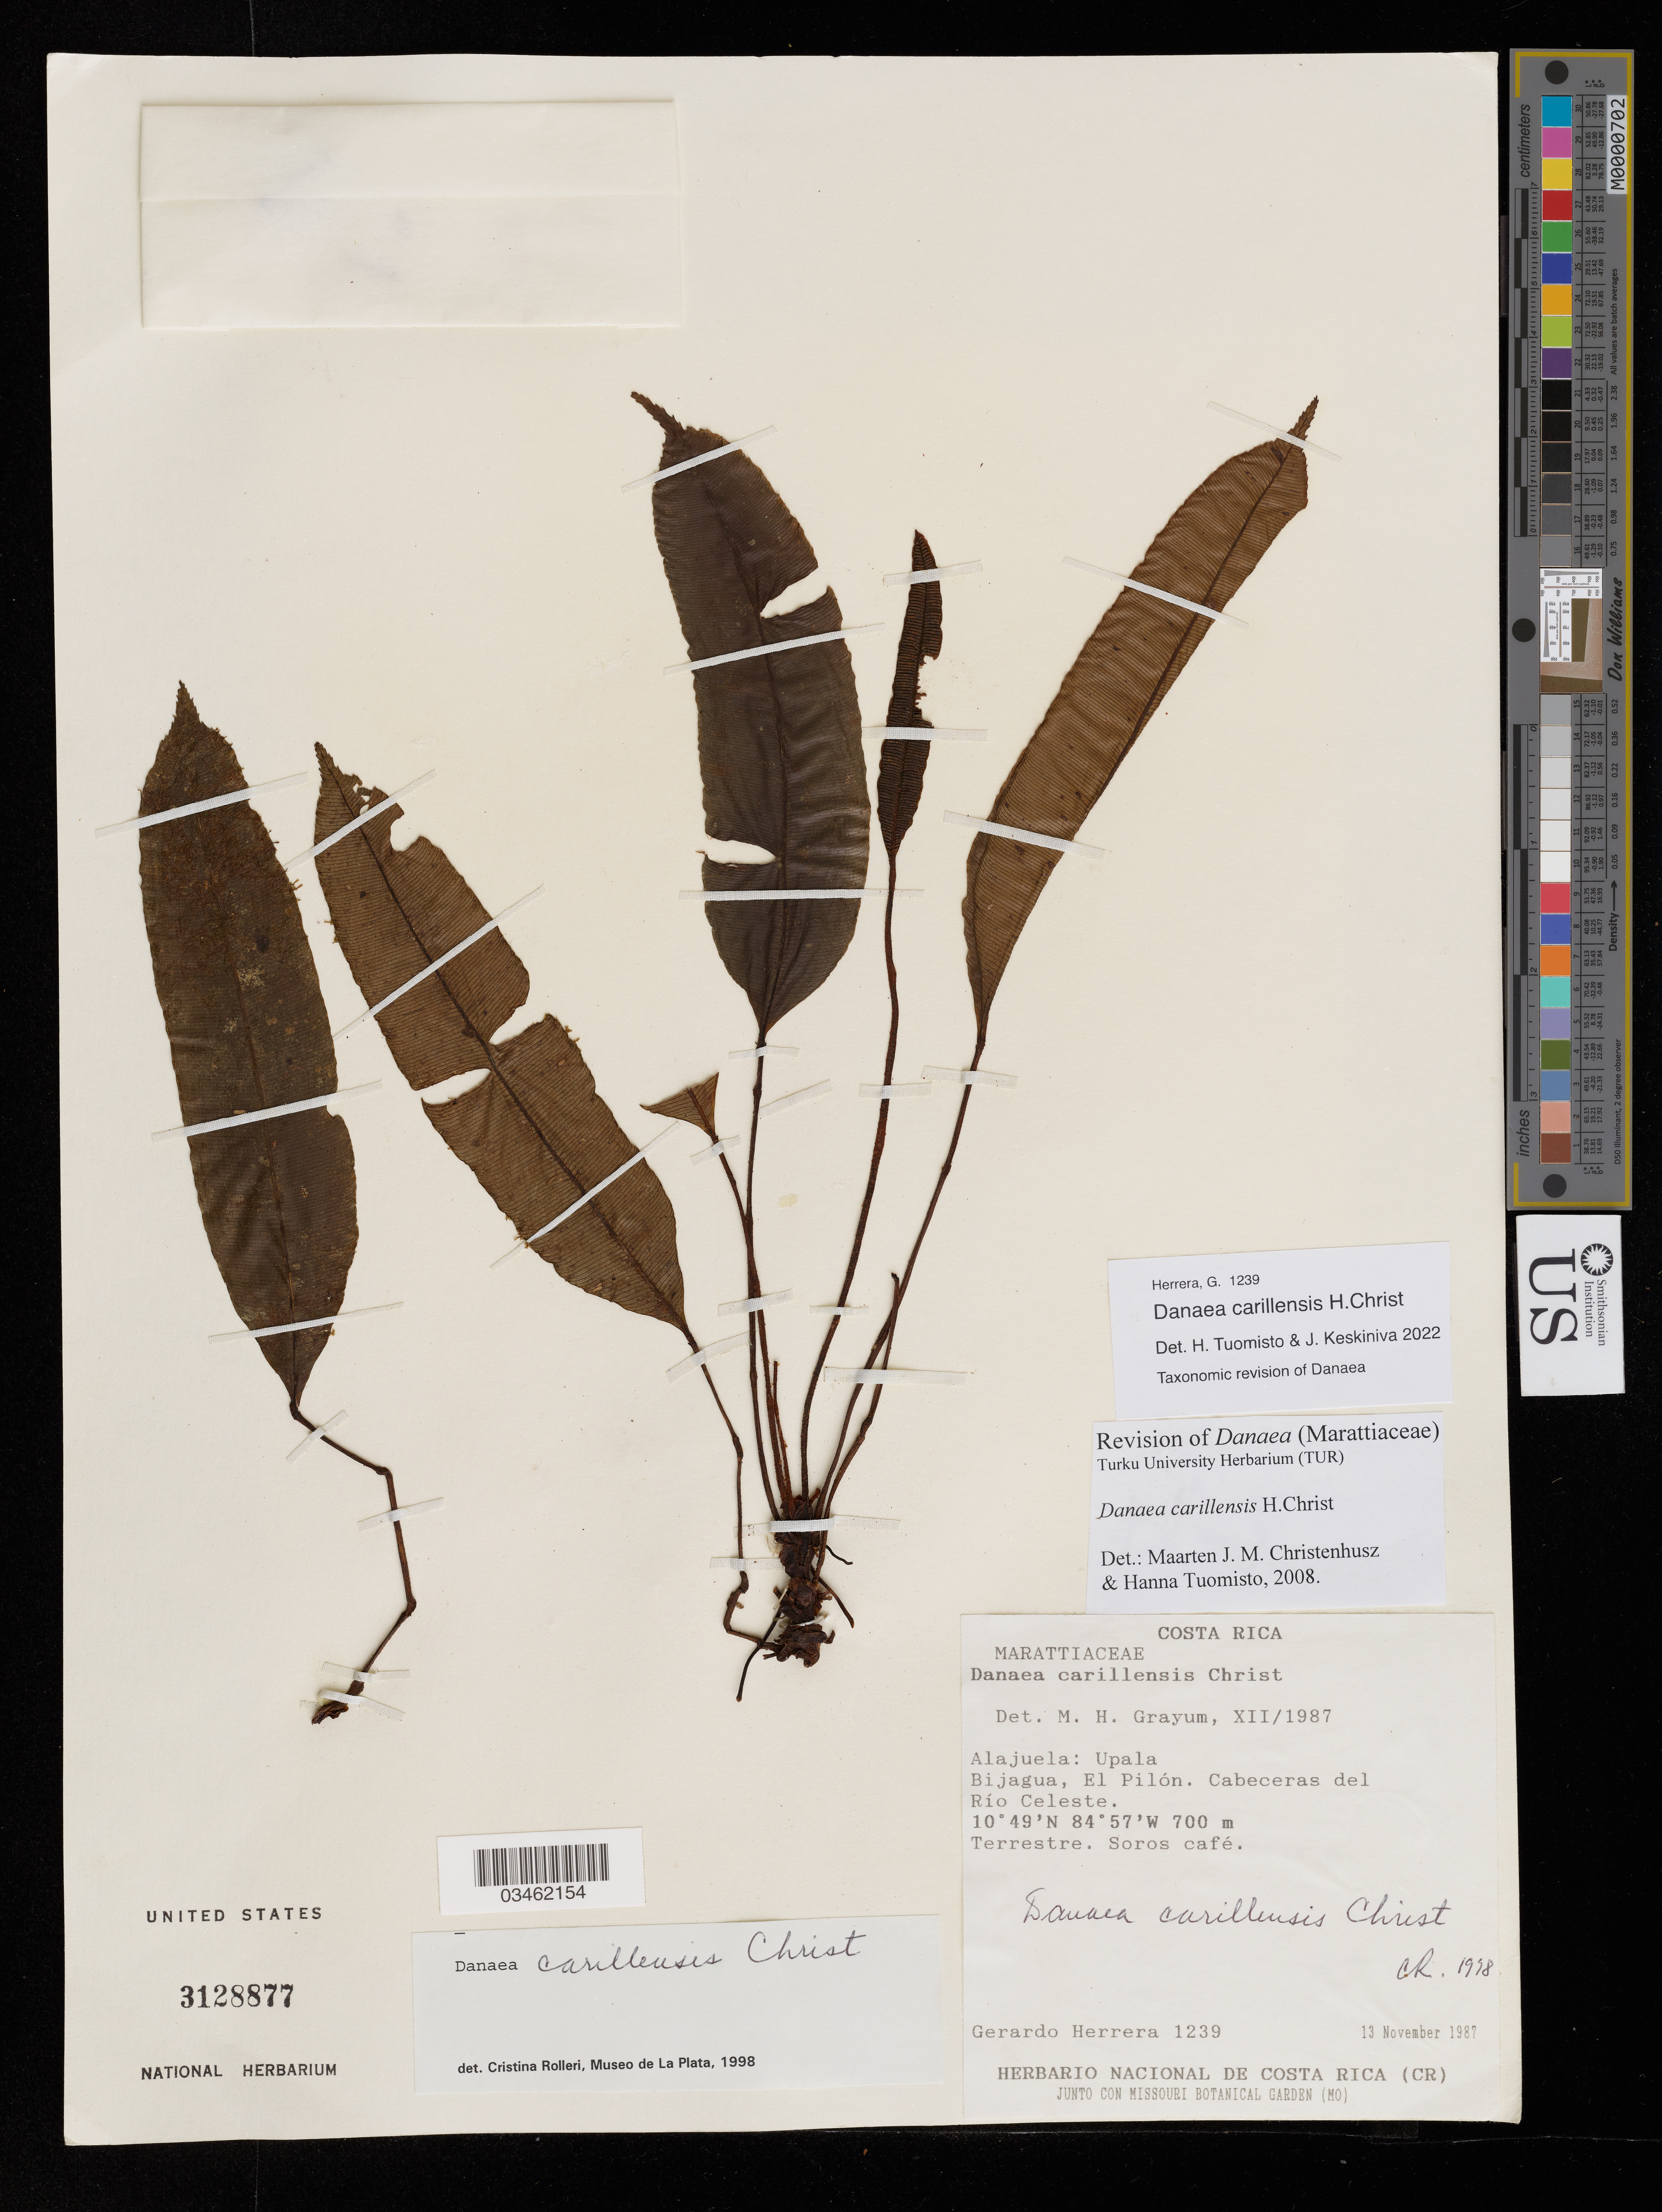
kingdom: Plantae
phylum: Tracheophyta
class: Polypodiopsida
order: Marattiales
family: Marattiaceae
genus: Danaea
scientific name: Danaea carillensis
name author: Christ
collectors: G. Herrera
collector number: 1239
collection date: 1987-11-13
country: Costa Rica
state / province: Alajuela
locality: Upala. Bijagua, El Pilón. Cabeceras del Río Celeste.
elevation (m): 700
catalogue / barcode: US 3128877